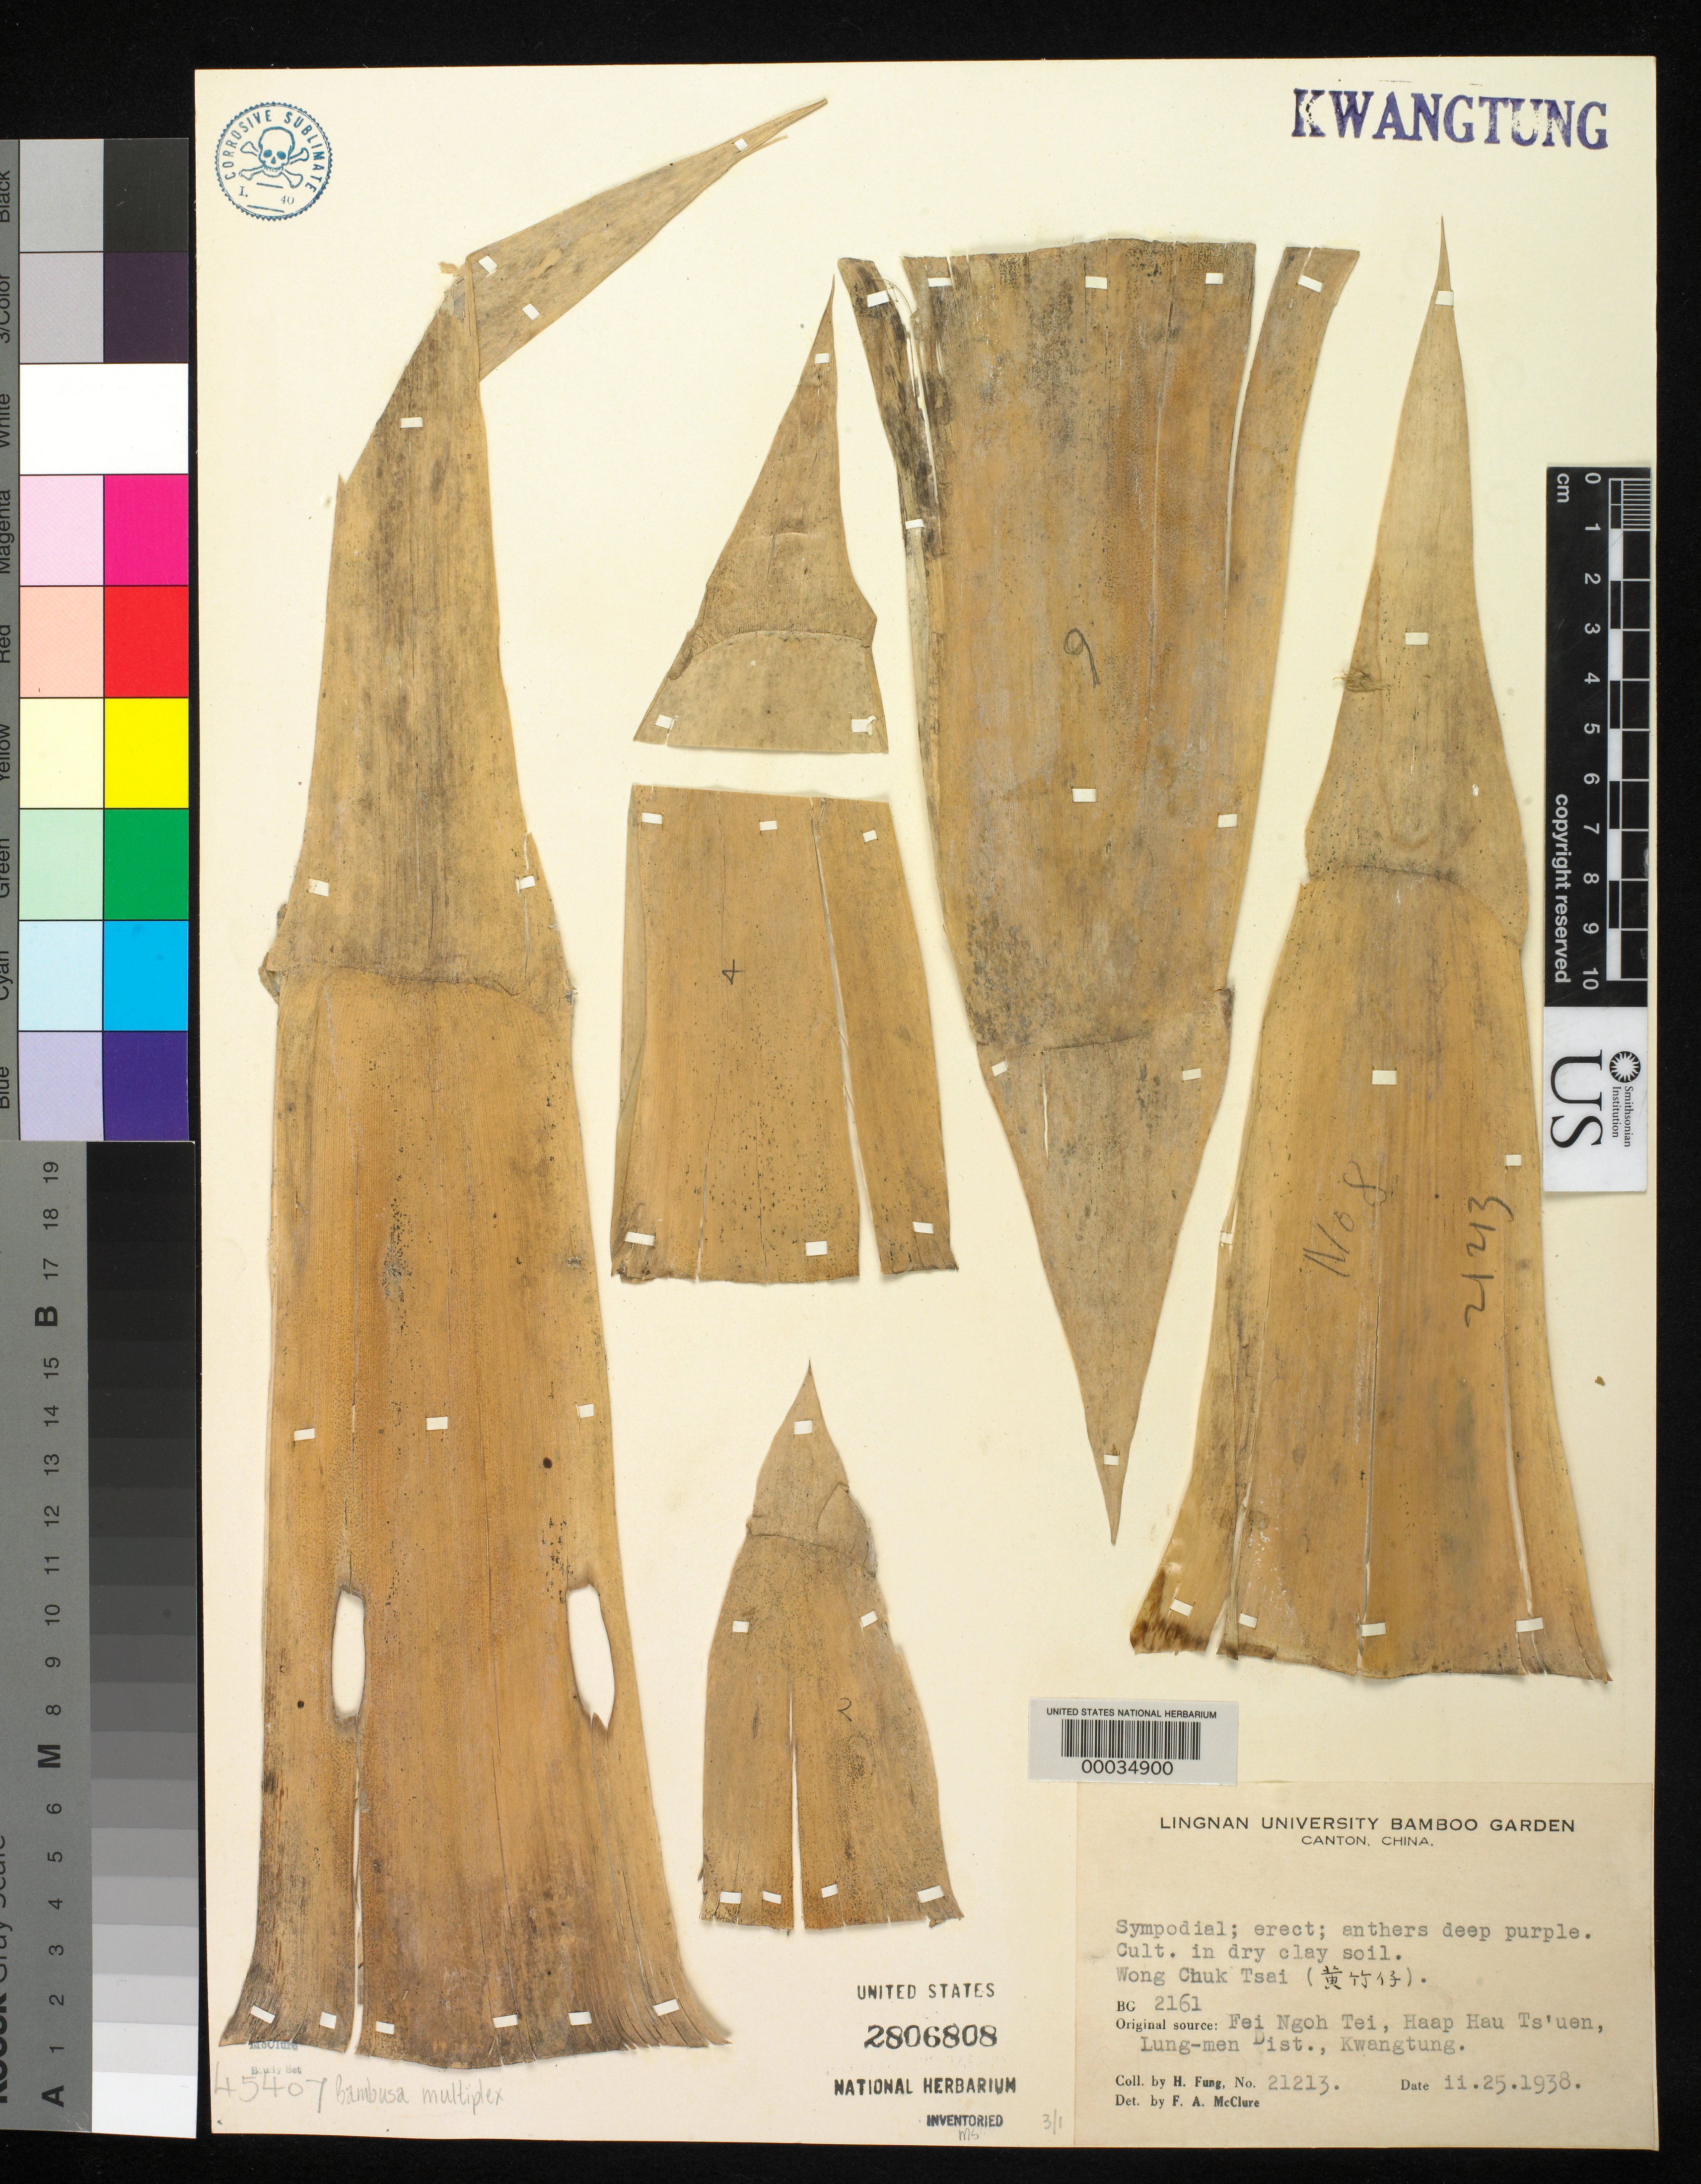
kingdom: Plantae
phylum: Tracheophyta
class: Liliopsida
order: Poales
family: Poaceae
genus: Bambusa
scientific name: Bambusa multiplex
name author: (Lour.) Raeusch. ex Schult. & Schult. f.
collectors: H. L. Fung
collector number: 21213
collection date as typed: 25 Feb 1938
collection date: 1938-02-25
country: China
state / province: Guangdong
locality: Haap hau ts'uen, fei ngon tei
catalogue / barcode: US 2806808